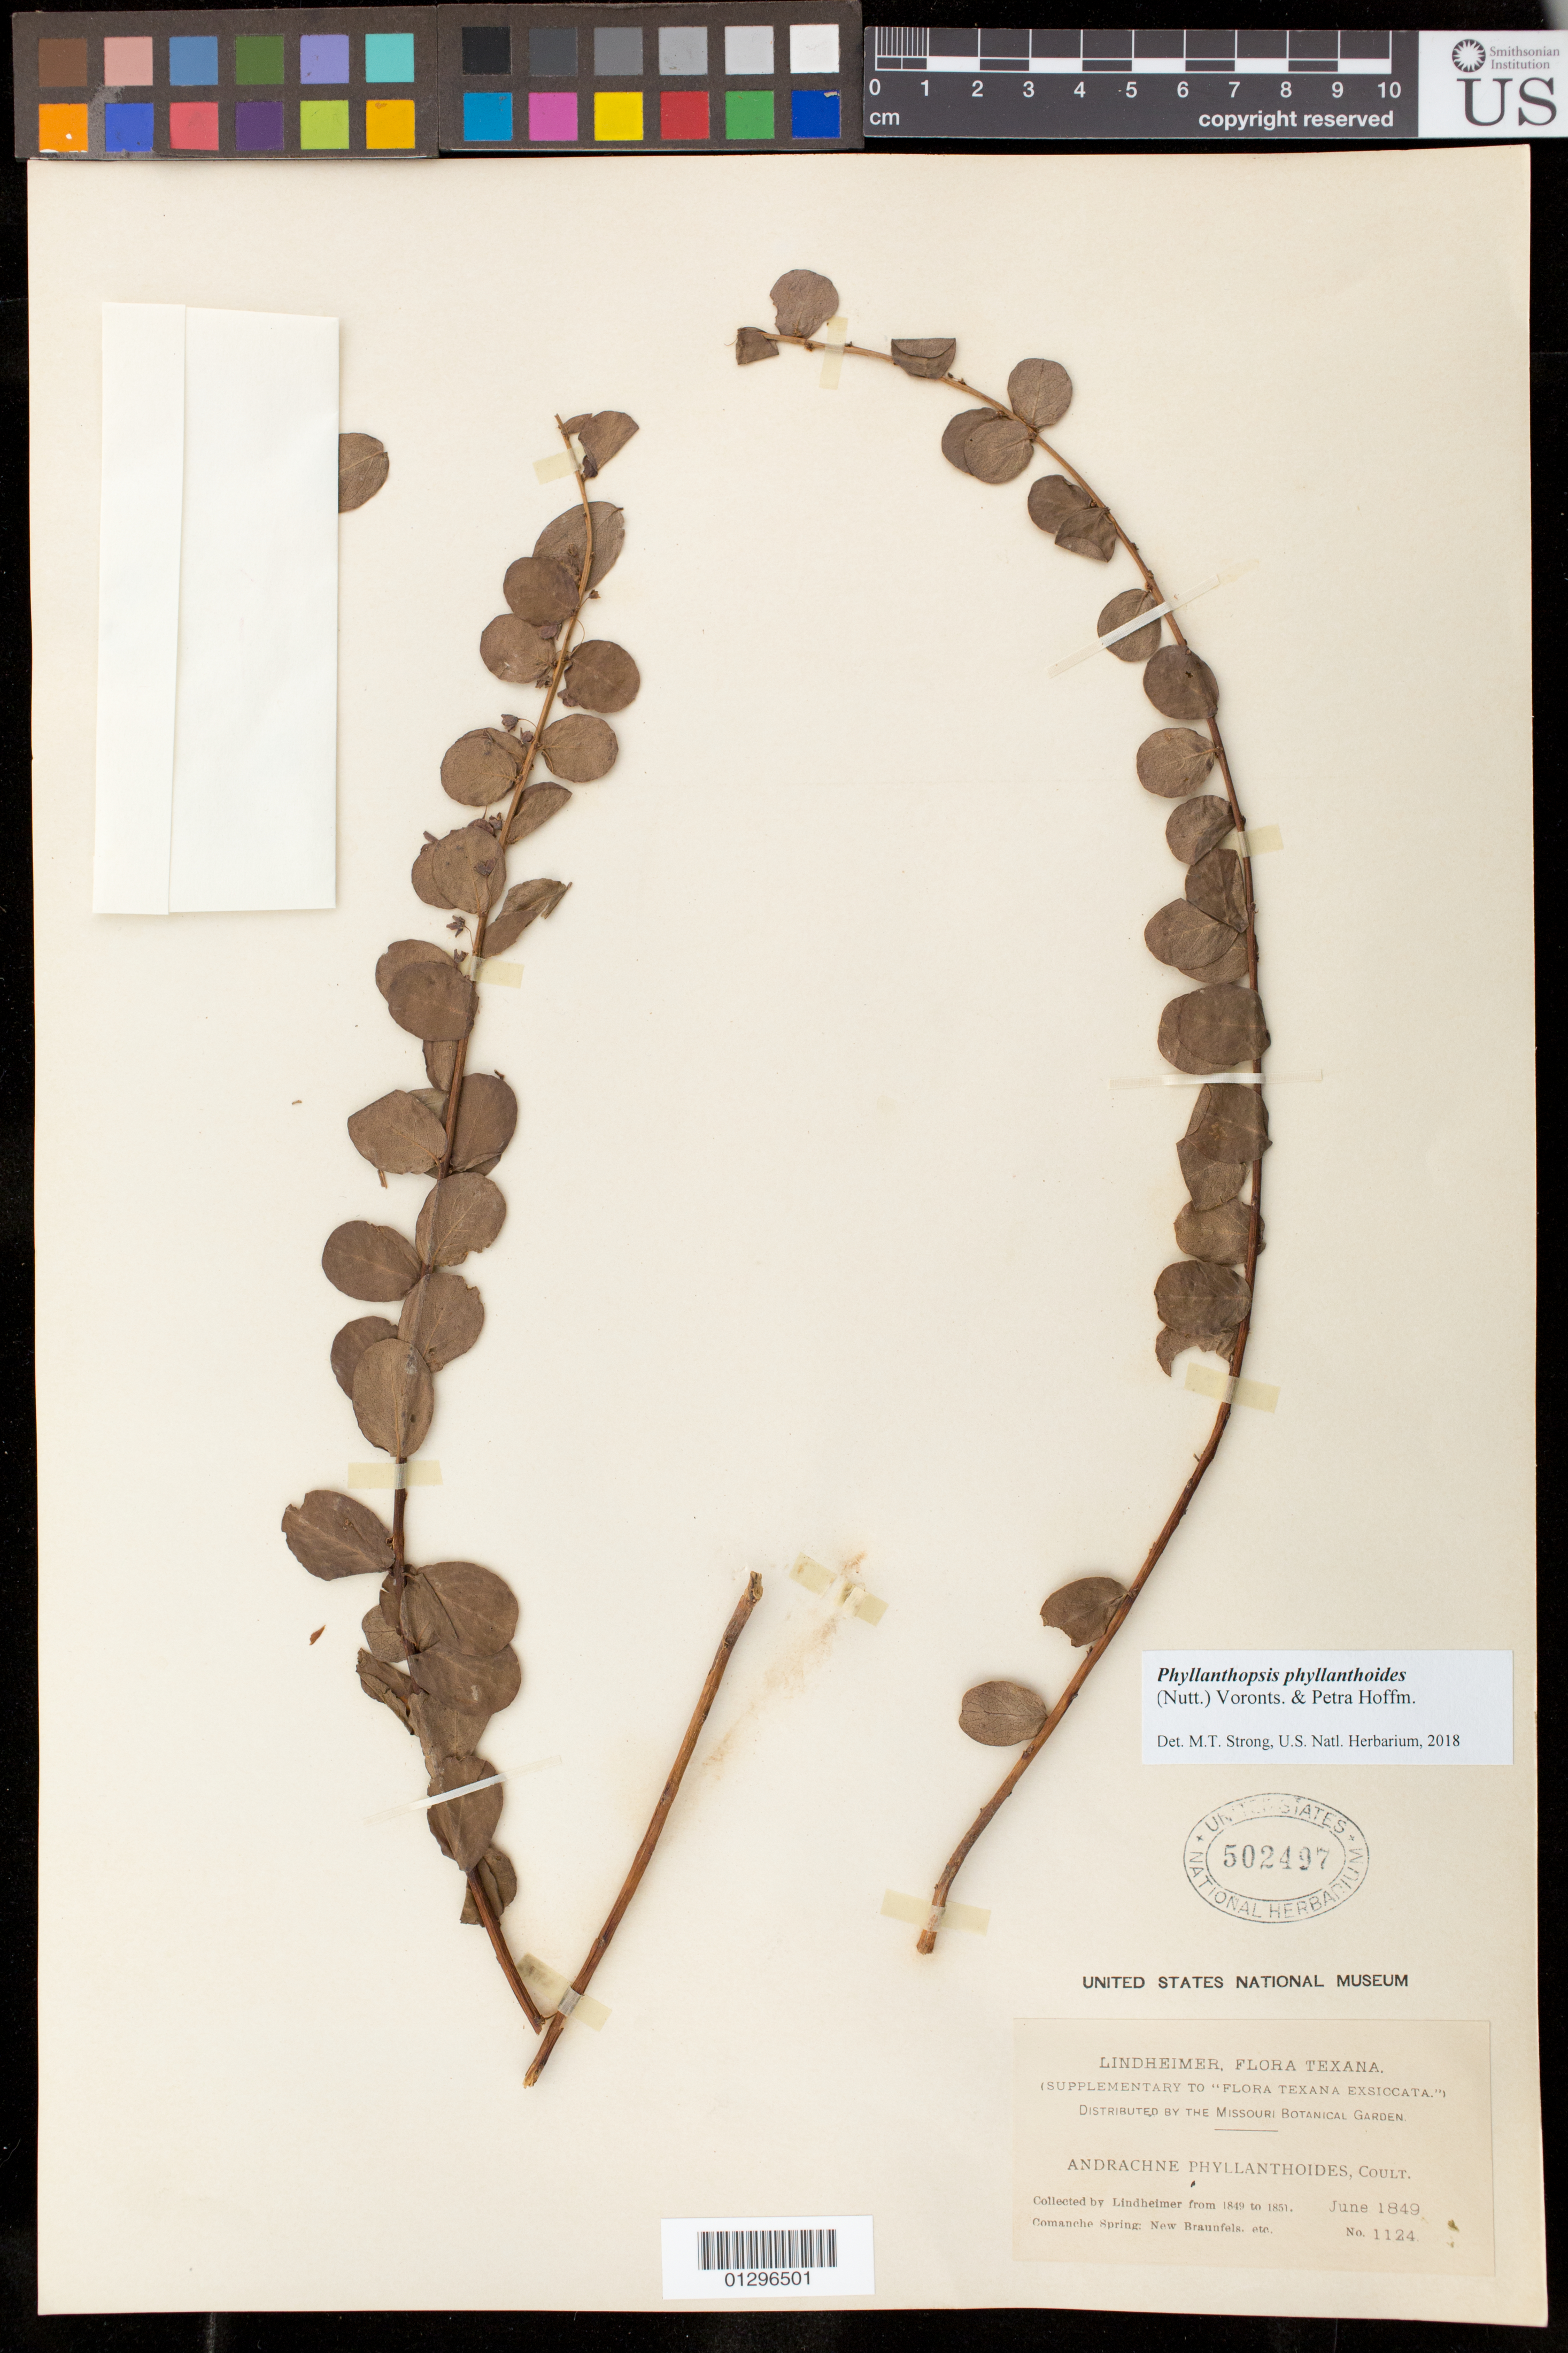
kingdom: Plantae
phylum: Tracheophyta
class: Magnoliopsida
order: Malpighiales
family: Phyllanthaceae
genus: Phyllanthopsis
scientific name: Phyllanthopsis phyllanthoides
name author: (Nutt.) Voronts. & Petra Hoffm.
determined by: Strong, M. T., (US), Smithsonian Institution - National Museum of Natural History (UNITED STATES)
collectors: F. Lindheimer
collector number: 1124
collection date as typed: Jun 1849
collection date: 1849-06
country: United States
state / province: Texas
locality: Comanche Spring: New Braunfels.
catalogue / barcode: US 502497